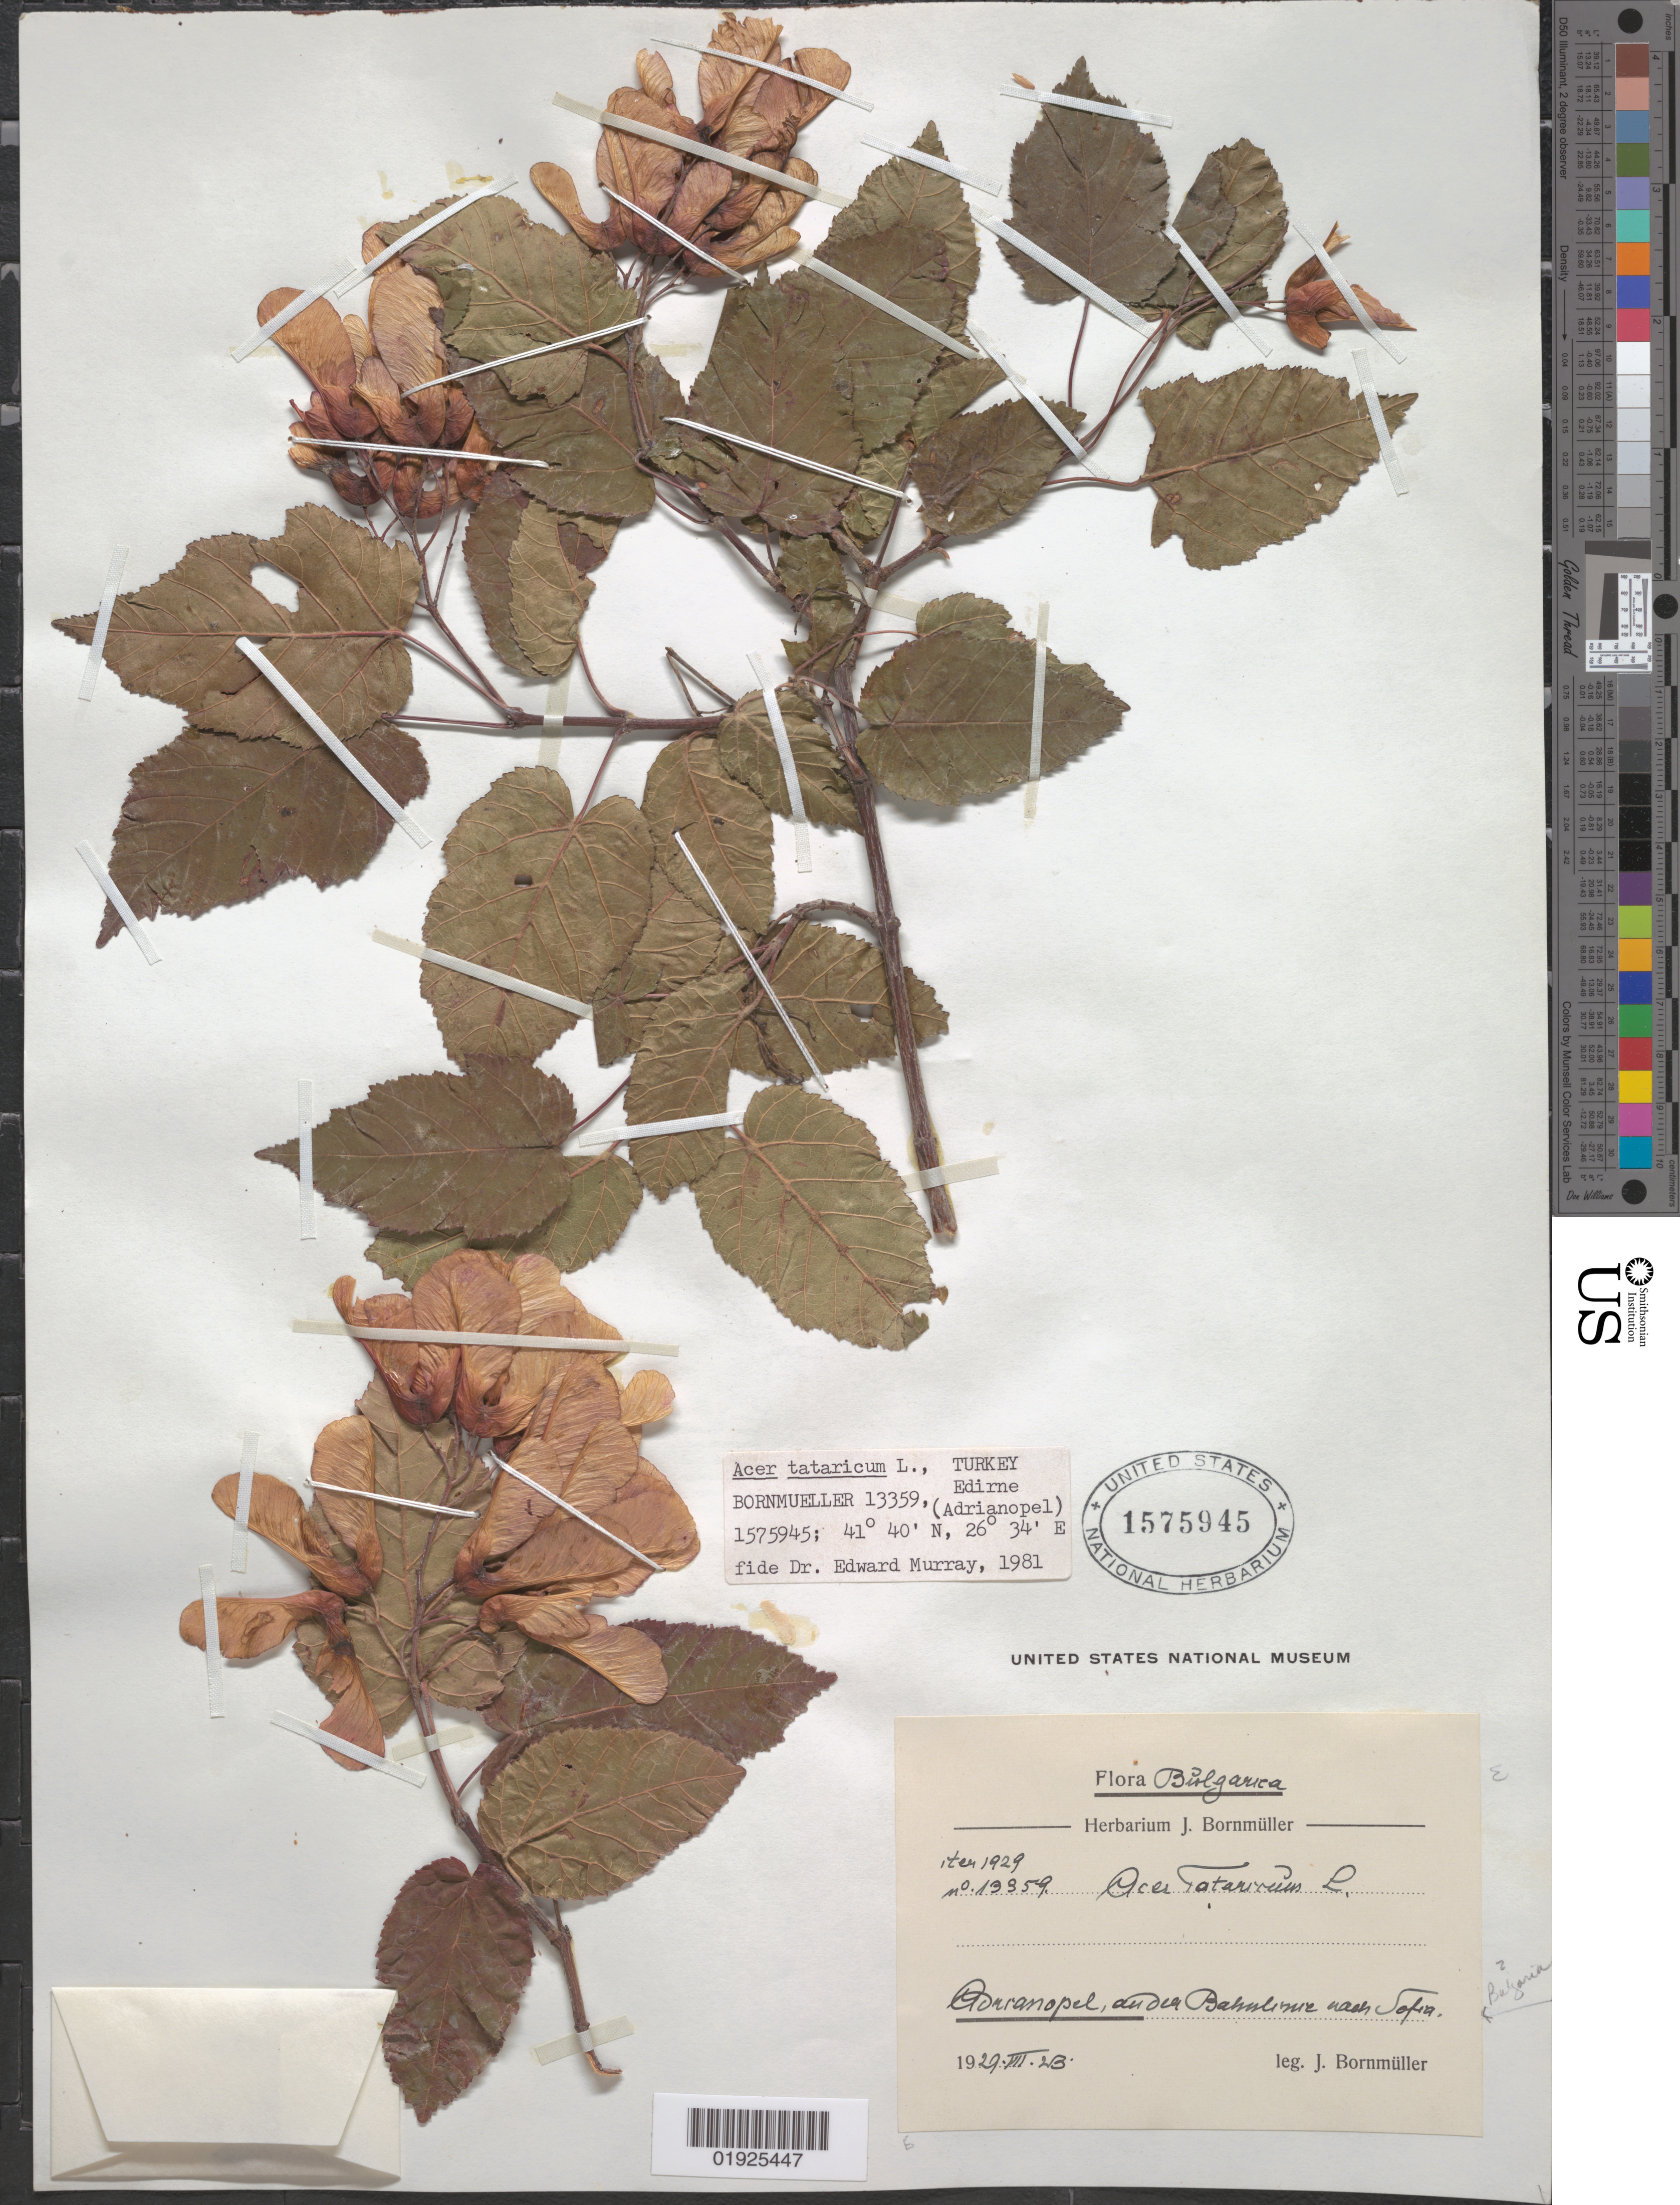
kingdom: Plantae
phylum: Tracheophyta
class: Magnoliopsida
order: Sapindales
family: Sapindaceae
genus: Acer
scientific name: Acer tataricum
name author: L.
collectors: J. Bornmüller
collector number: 13359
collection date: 1929-08-23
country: Turkey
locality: Flora Bulgarica. Adrianople [Edirne, now in Turkey], au der Bahulinie [?] , nash Sofia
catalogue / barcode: US 1575945